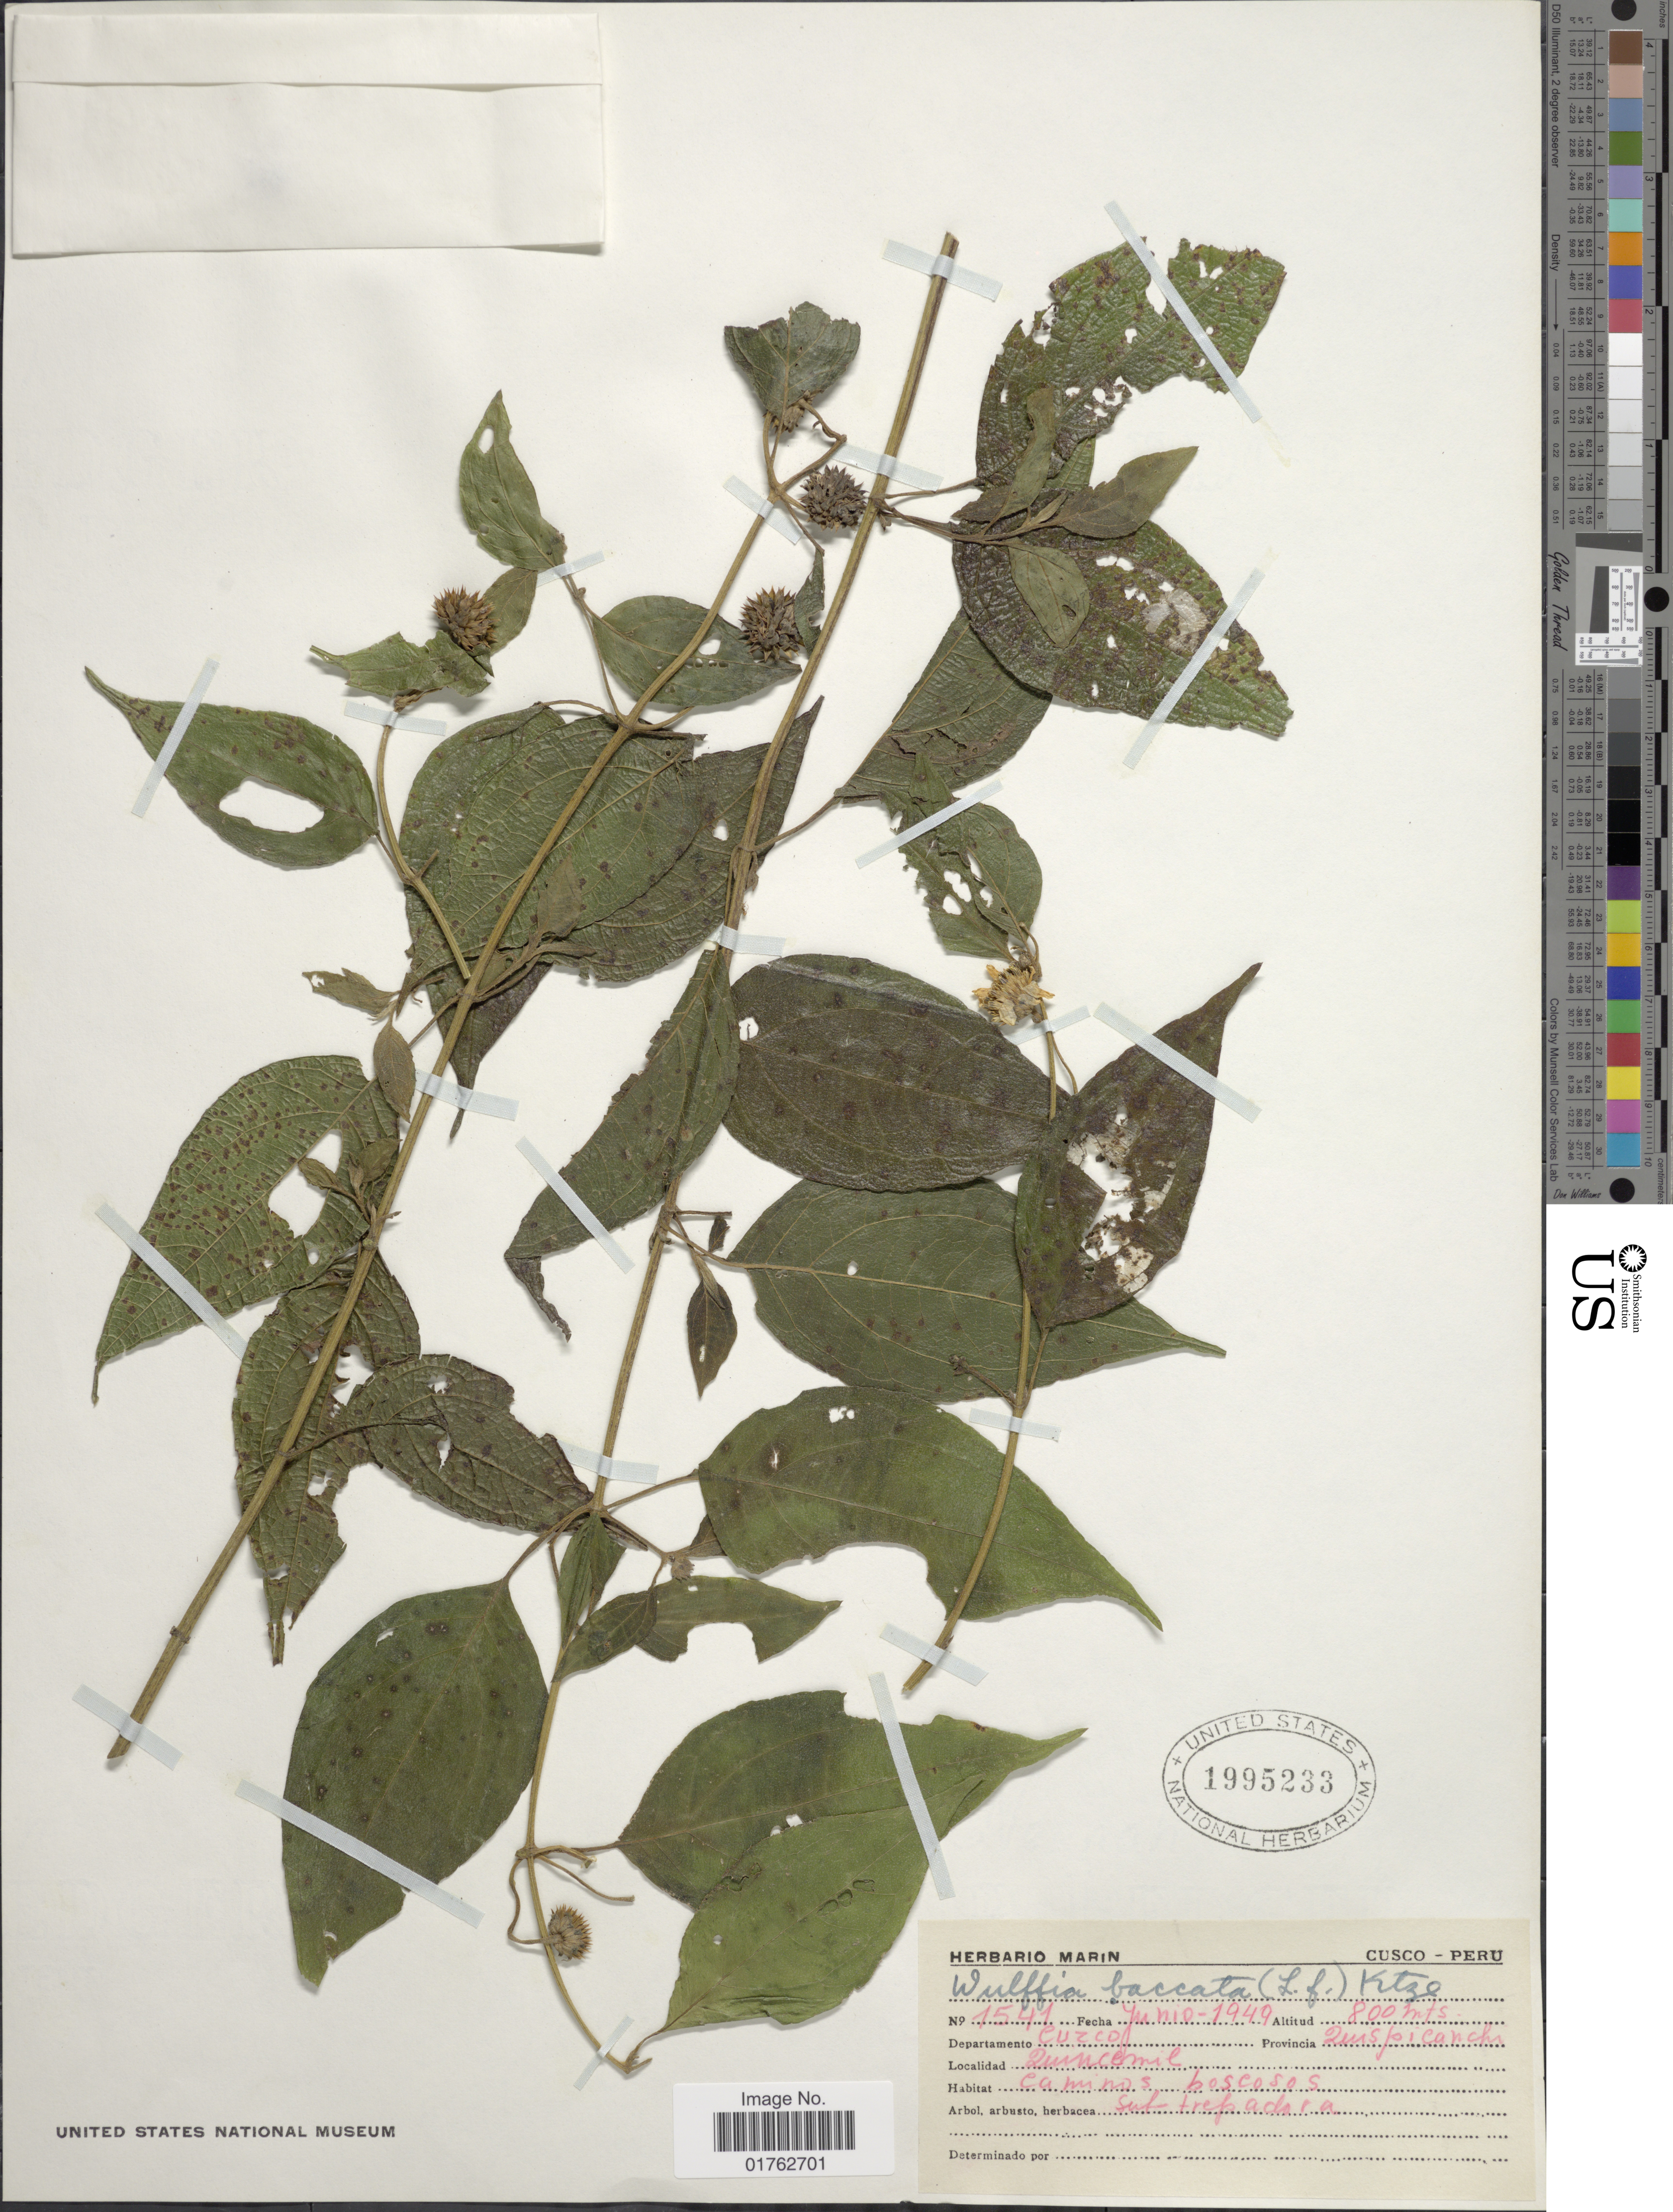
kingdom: Plantae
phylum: Tracheophyta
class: Magnoliopsida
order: Asterales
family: Asteraceae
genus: Wulffia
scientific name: Wulffia baccata var. baccata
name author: (L.) Kuntze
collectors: ex herb. Marin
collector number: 1541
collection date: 1949-06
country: Peru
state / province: Cusco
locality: Quincemil, Prov. Quispicanchi, Departamento Cuzco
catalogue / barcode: US 1995233